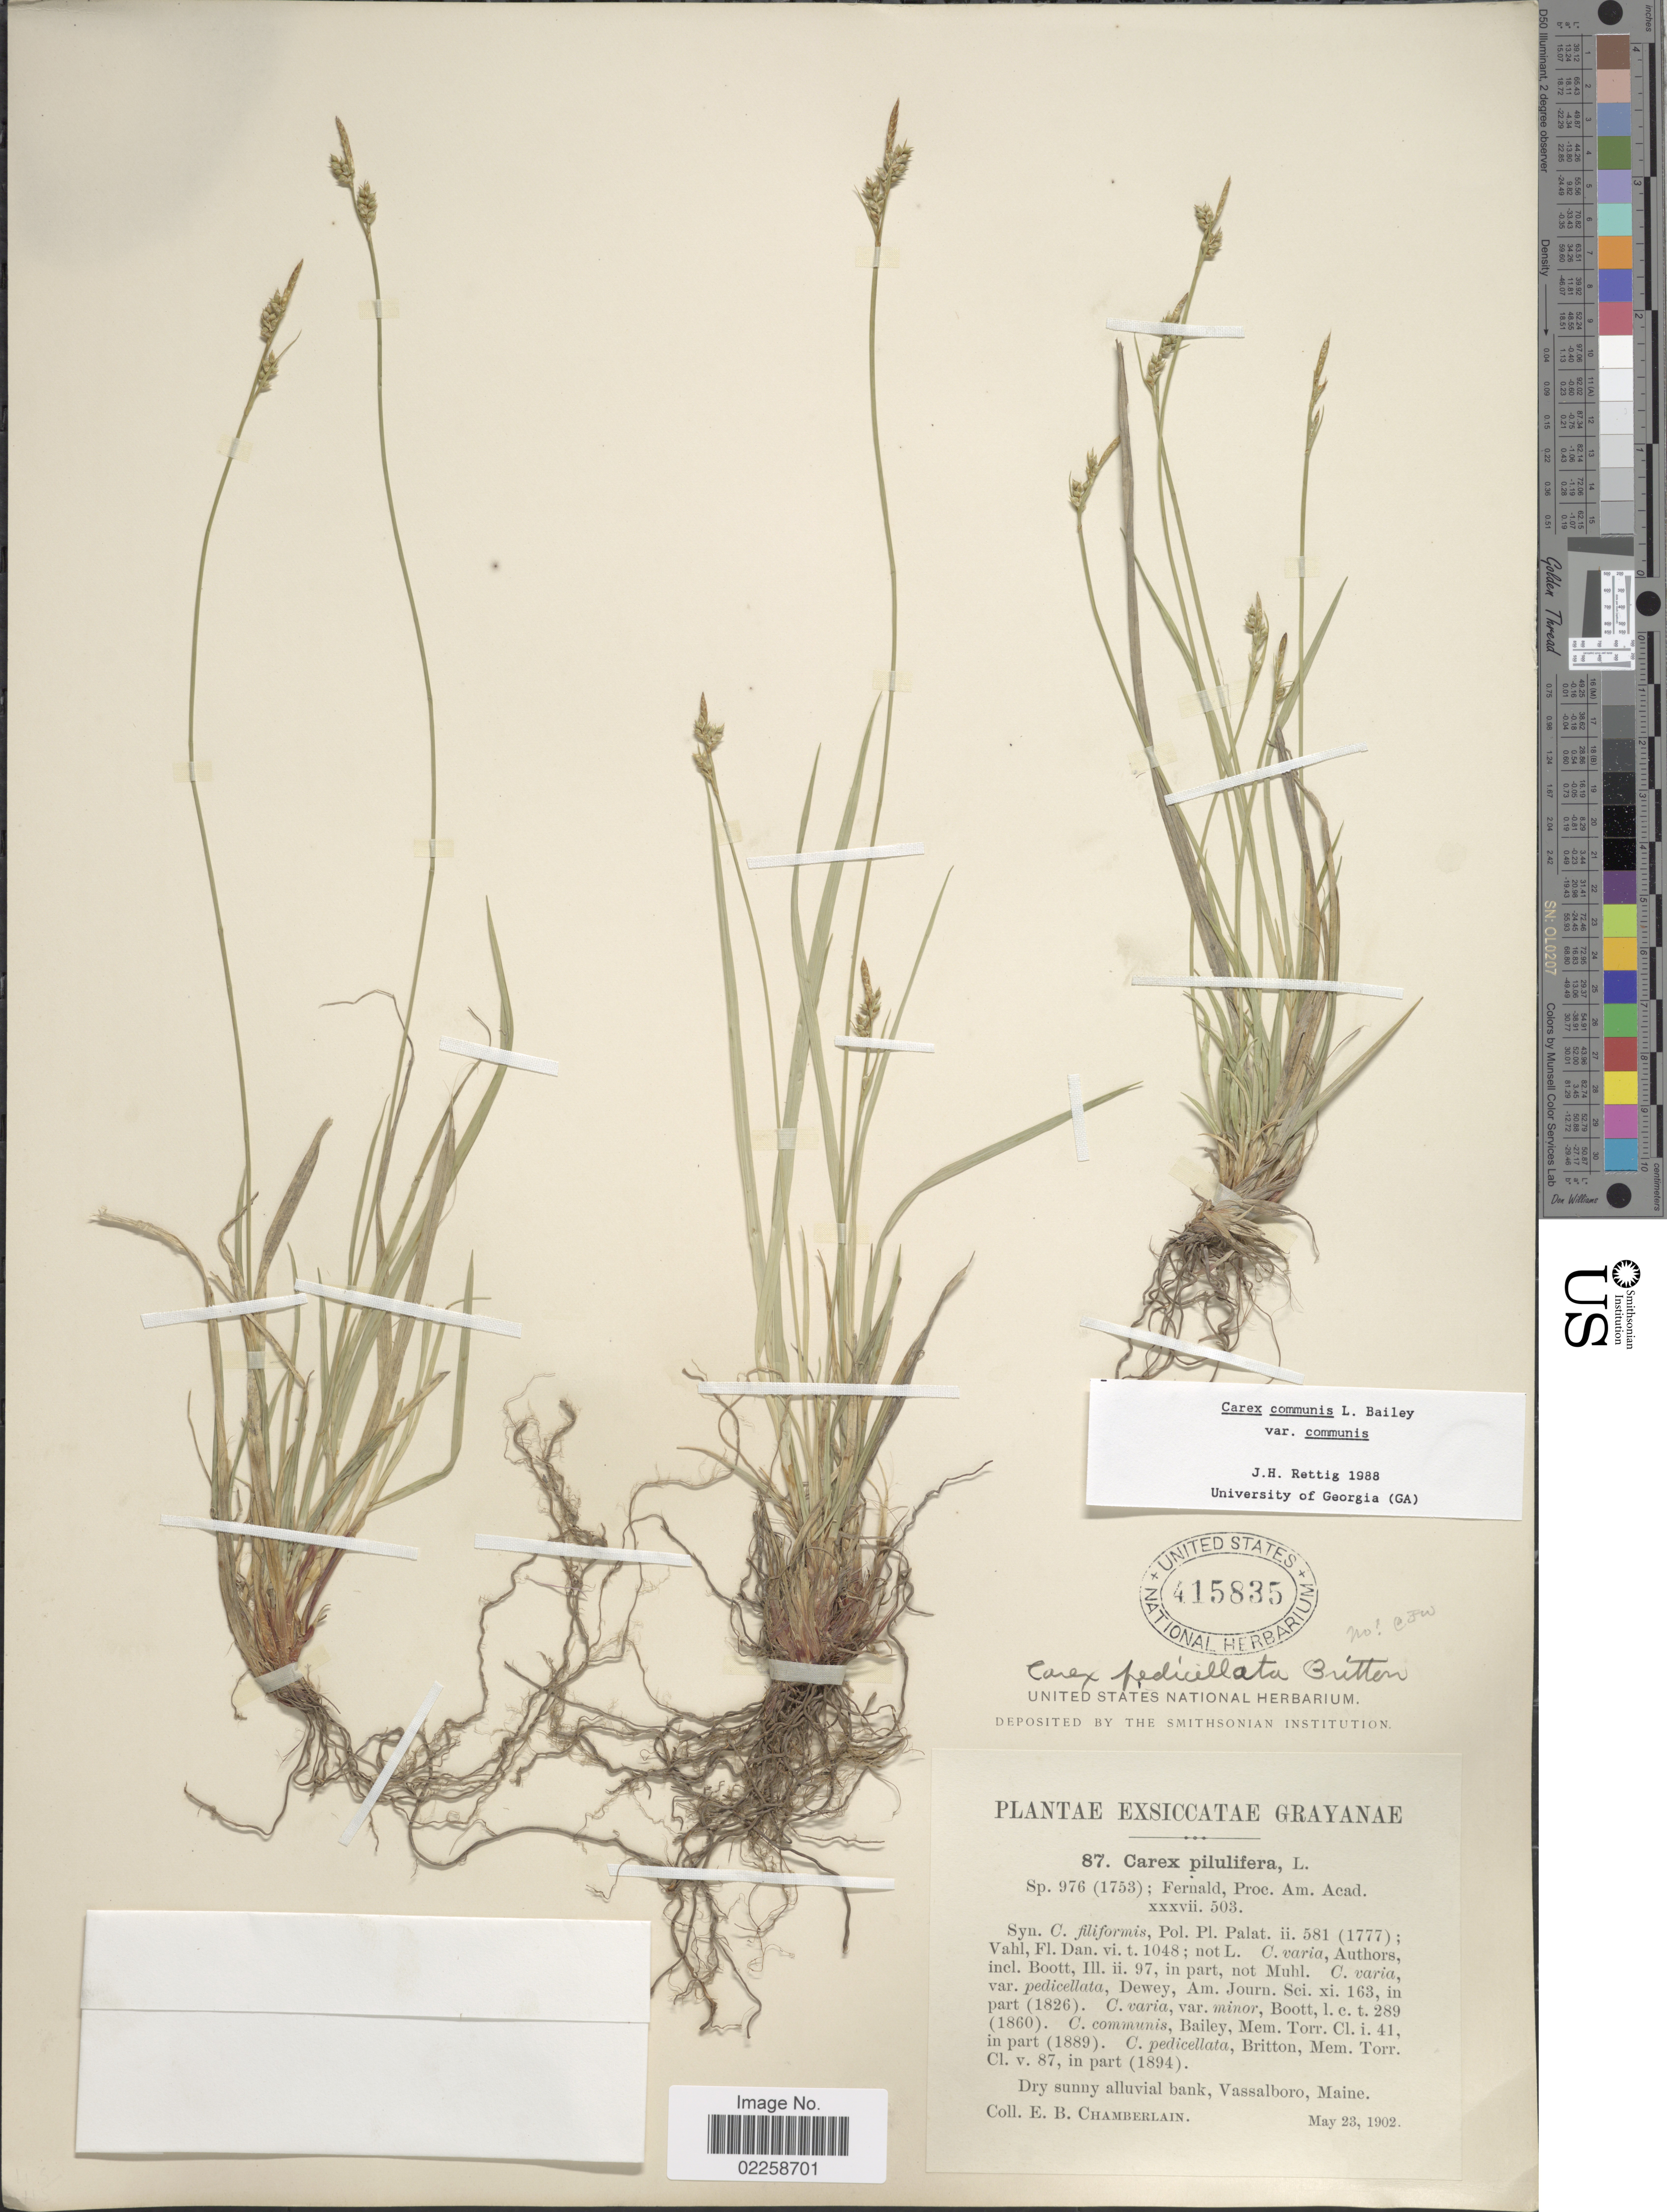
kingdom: Plantae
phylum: Tracheophyta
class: Liliopsida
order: Poales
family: Cyperaceae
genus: Carex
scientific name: Carex communis var. communis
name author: L.H. Bailey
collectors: E. Chamberlain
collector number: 87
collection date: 1902-05-23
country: United States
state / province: Maine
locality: Vassalboro,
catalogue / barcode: US 415835